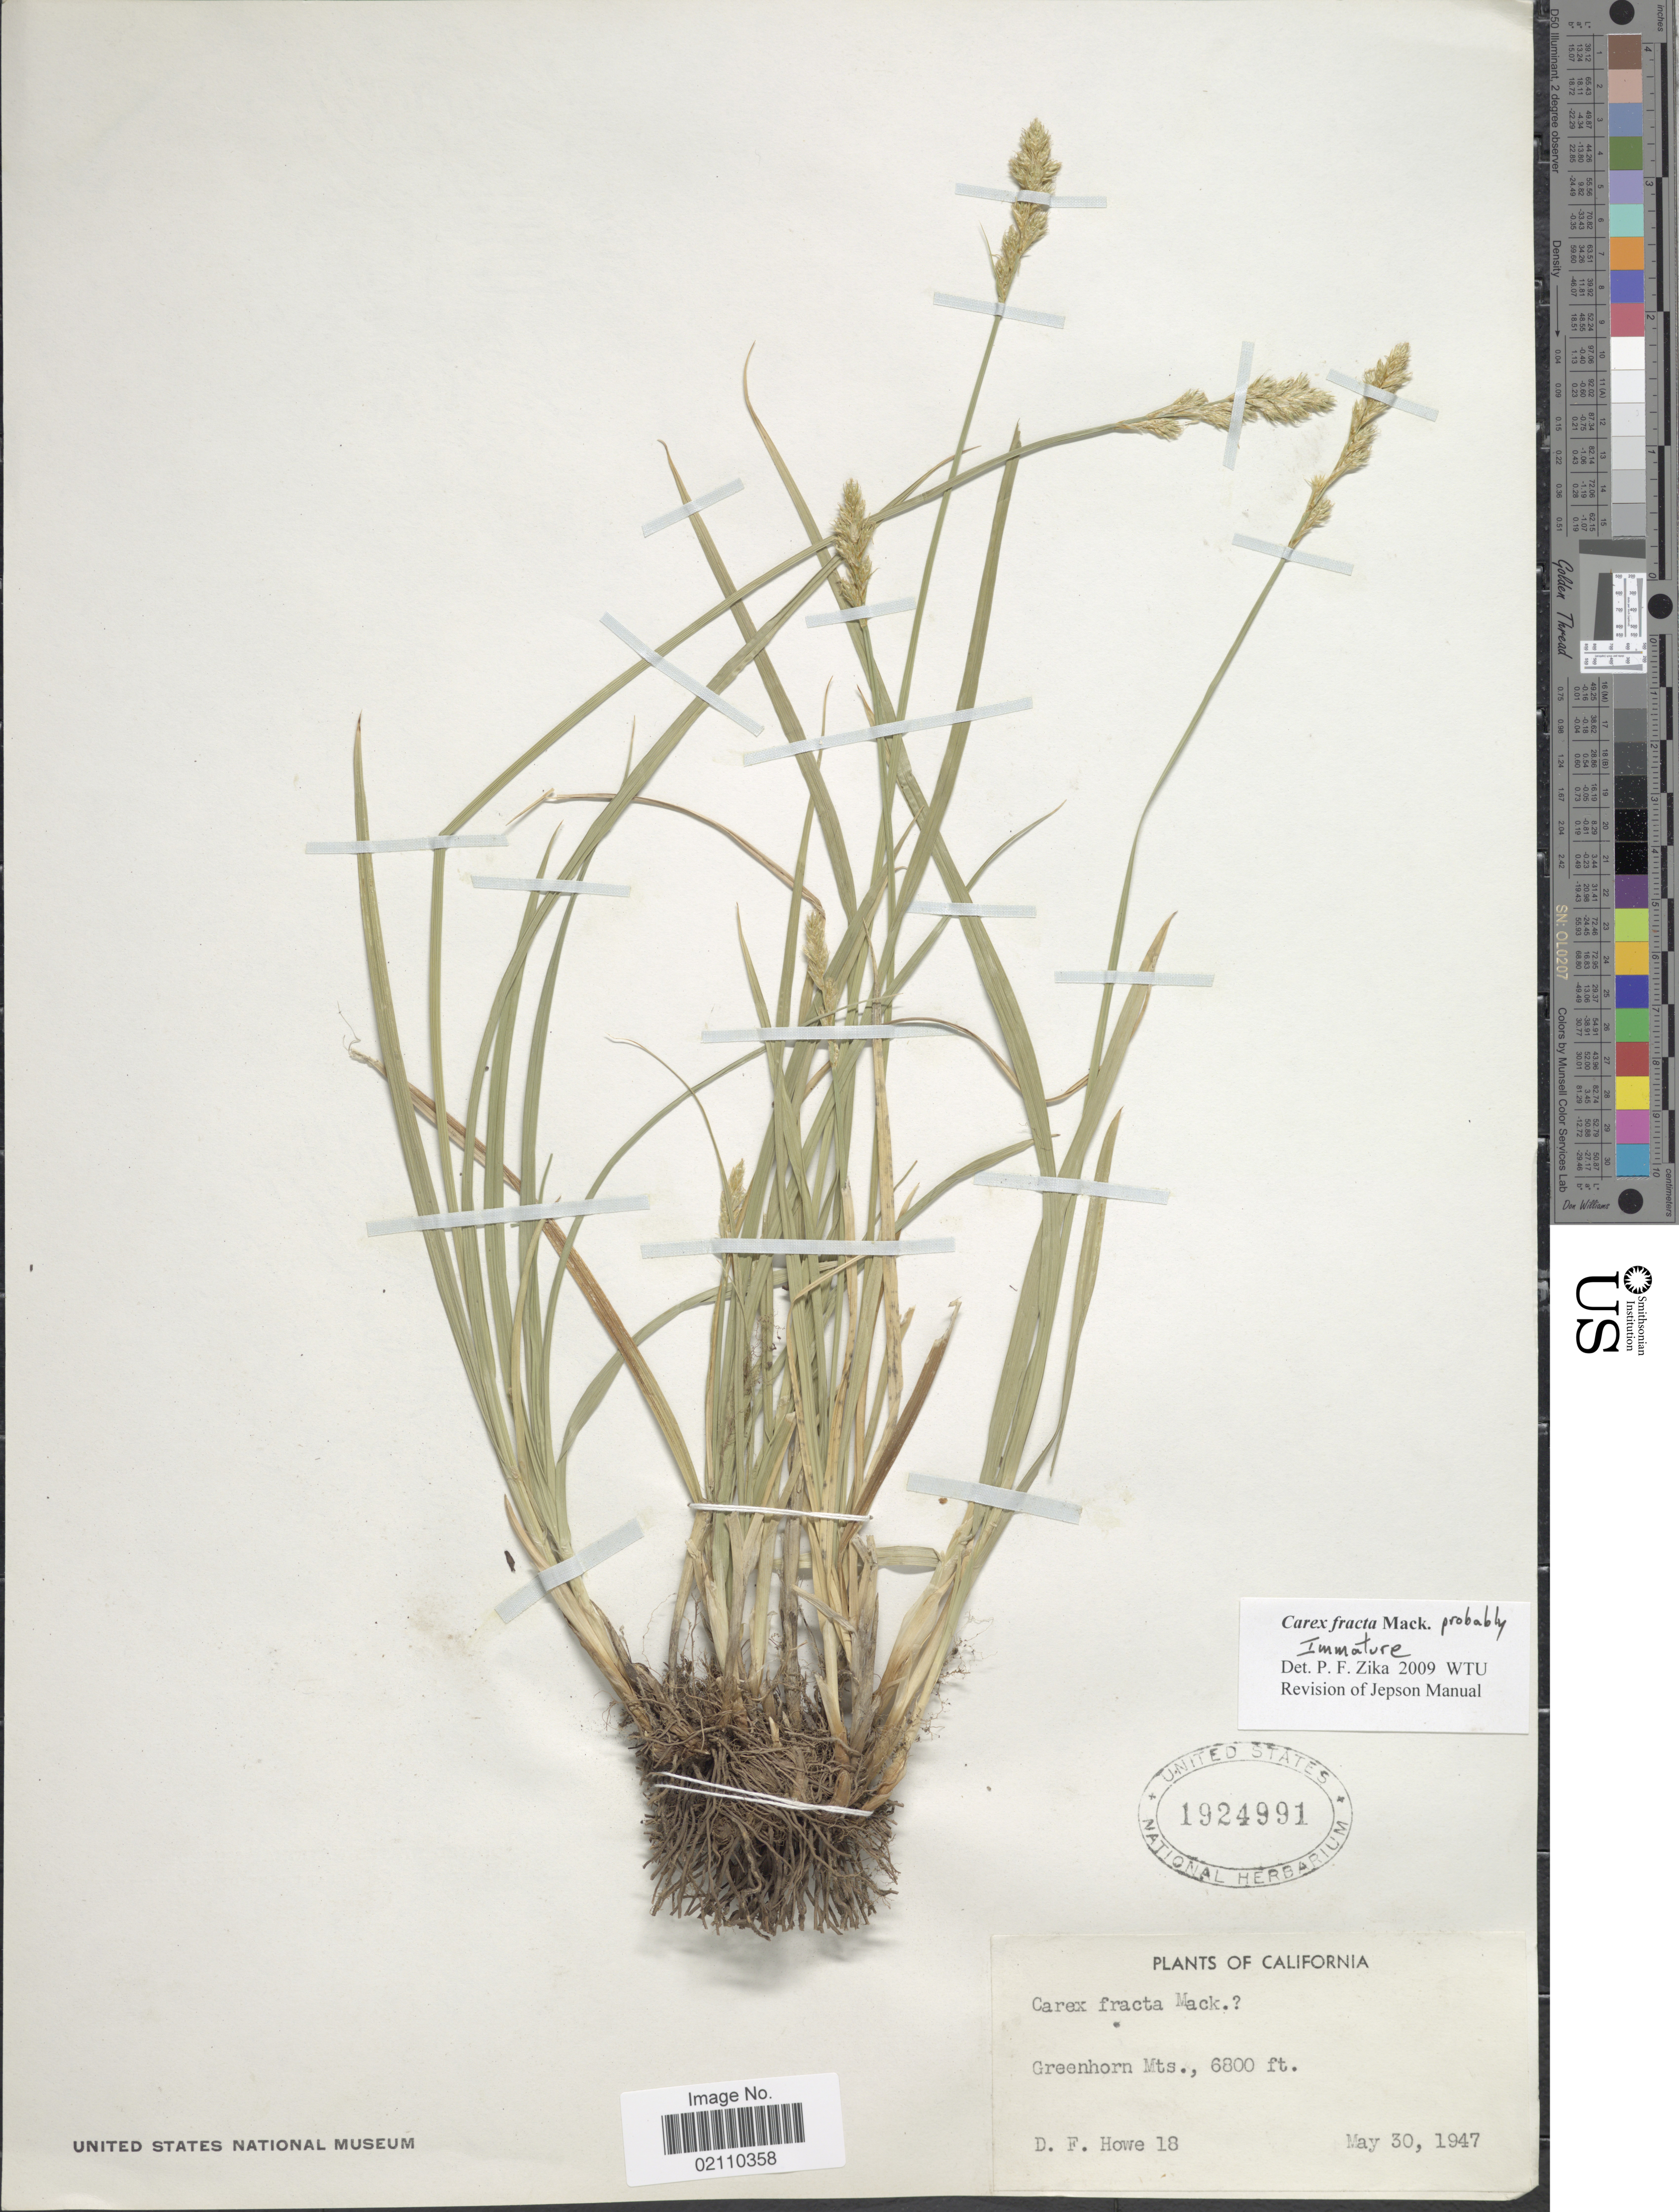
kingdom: Plantae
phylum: Tracheophyta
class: Liliopsida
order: Poales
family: Cyperaceae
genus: Carex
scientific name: Carex fracta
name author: Mack.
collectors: D. Howe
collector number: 18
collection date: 1947-05-30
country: United States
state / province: California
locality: Greenhorn Mts.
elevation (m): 2073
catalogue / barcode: US 1924991